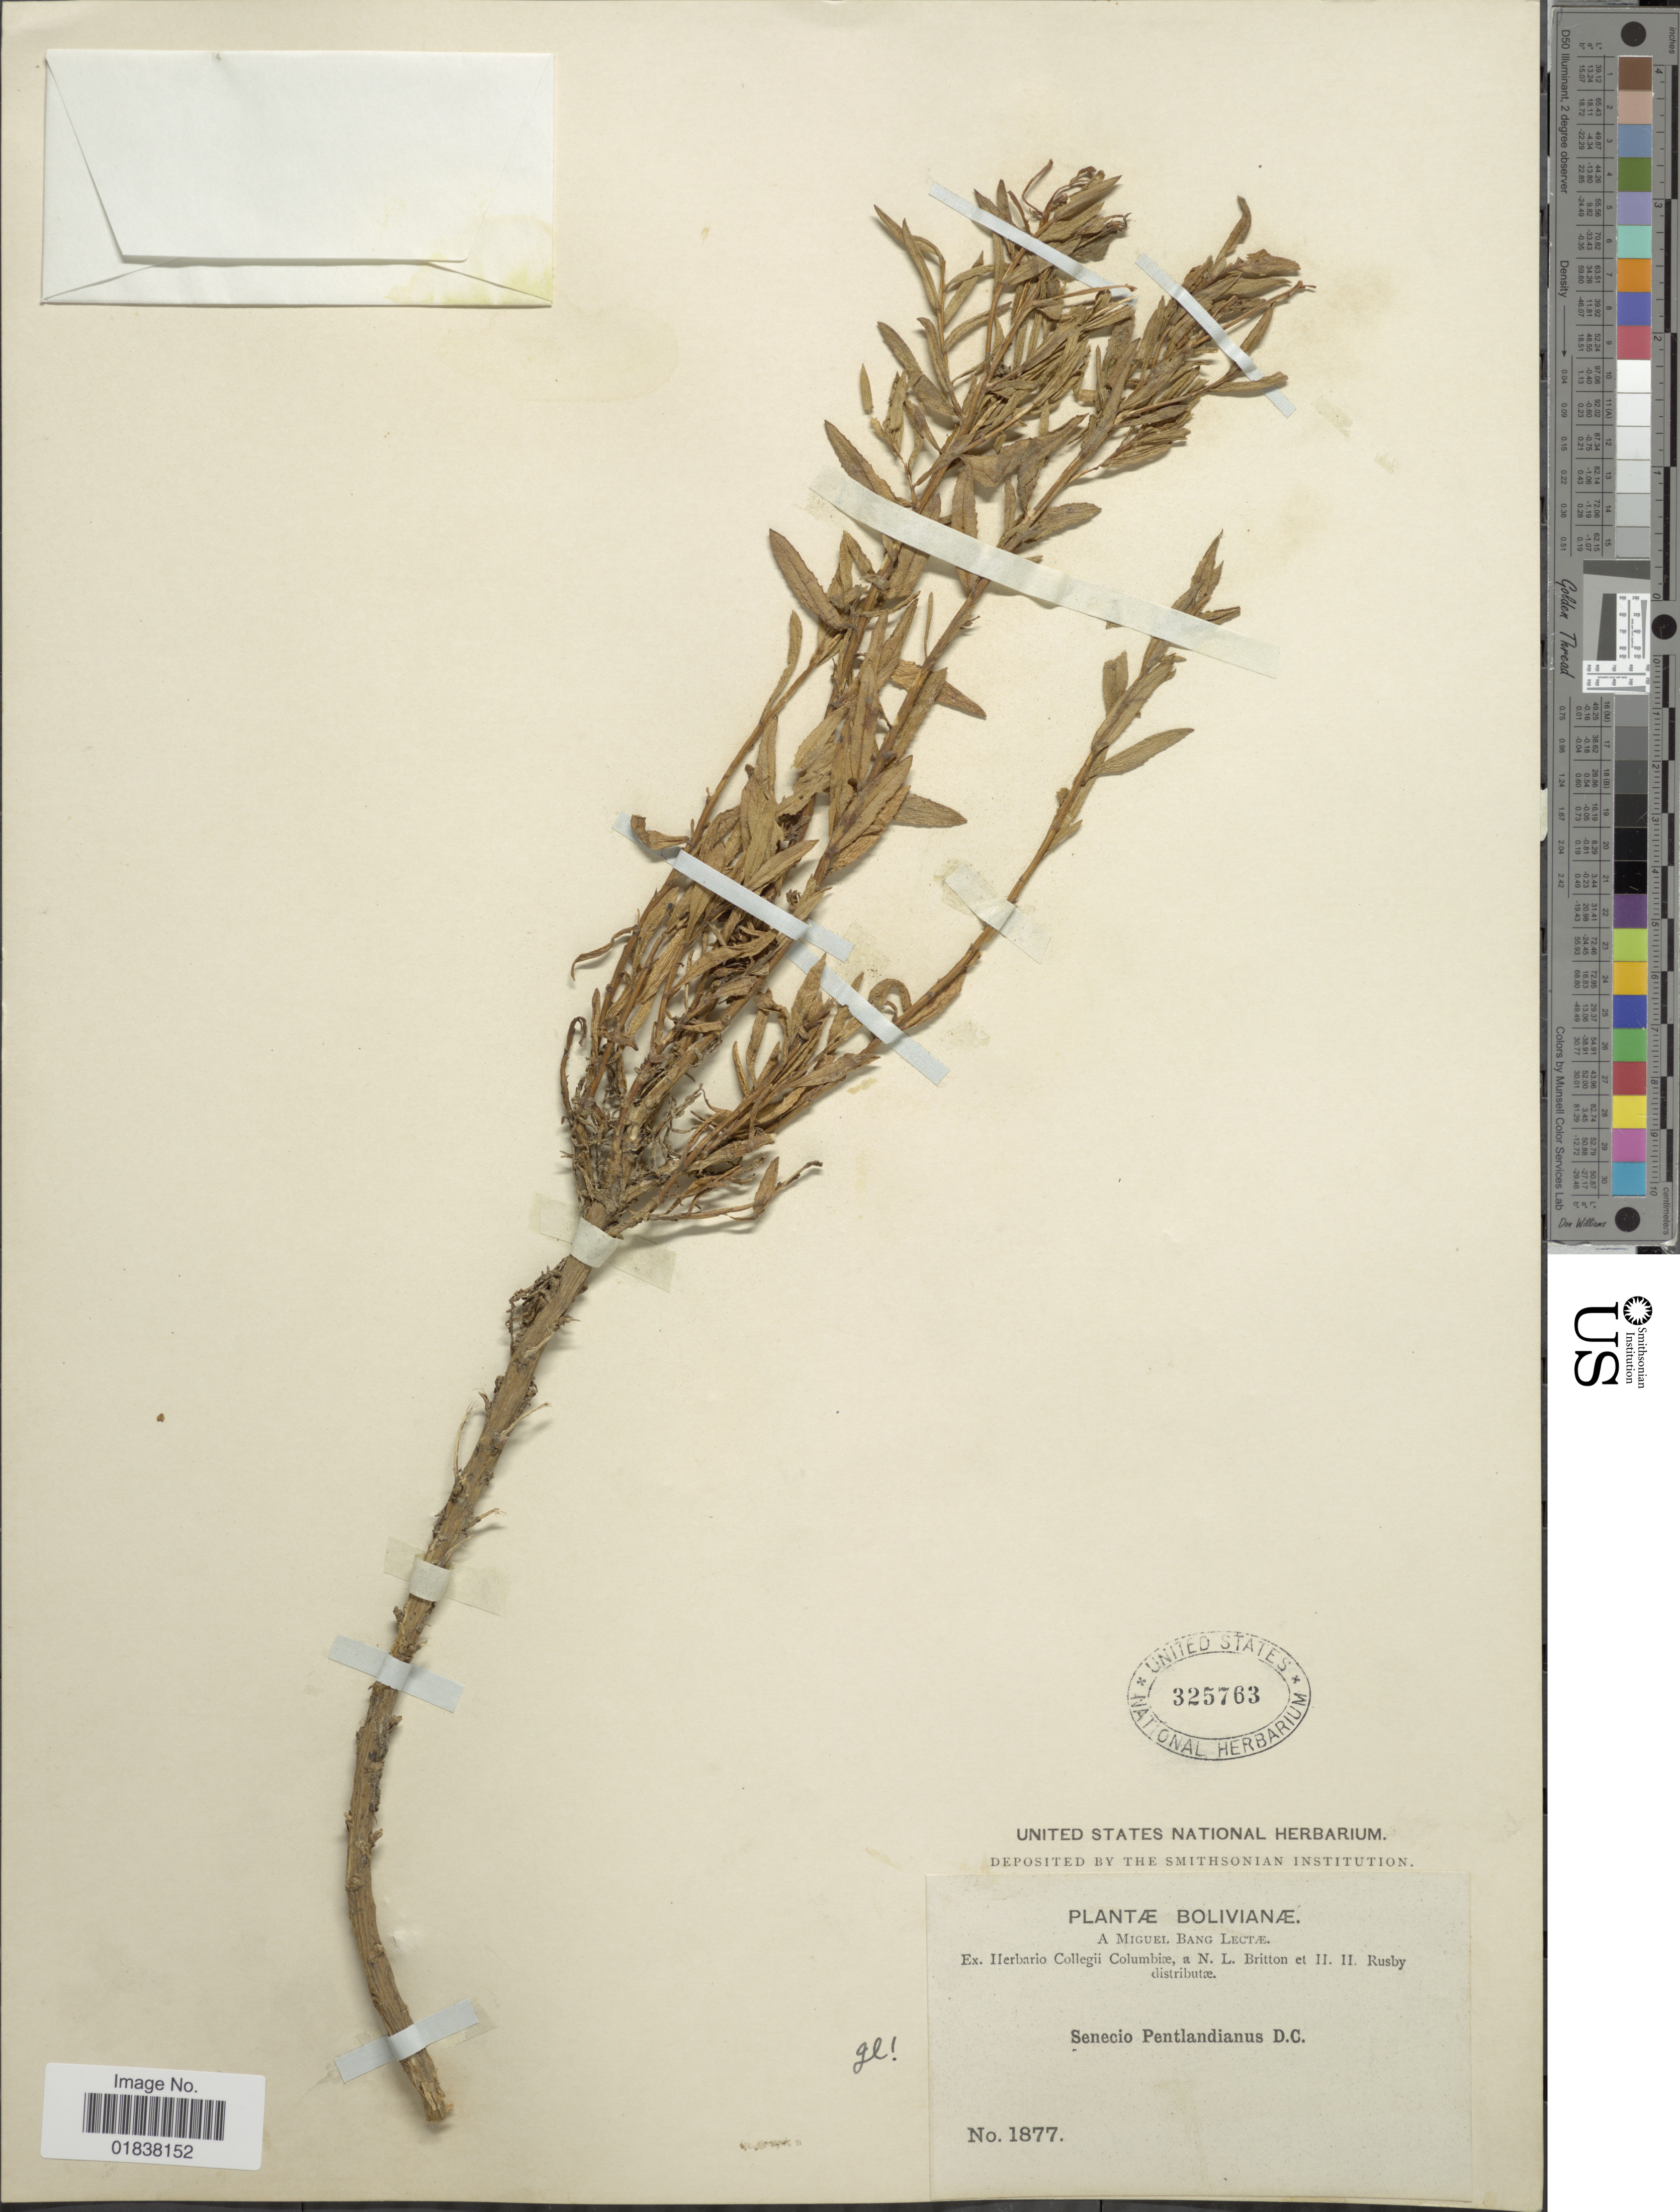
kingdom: Plantae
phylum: Tracheophyta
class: Magnoliopsida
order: Asterales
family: Asteraceae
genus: Senecio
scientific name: Senecio pentlandianus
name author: DC.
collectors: M. Bang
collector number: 1877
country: Bolivia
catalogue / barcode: US 325763